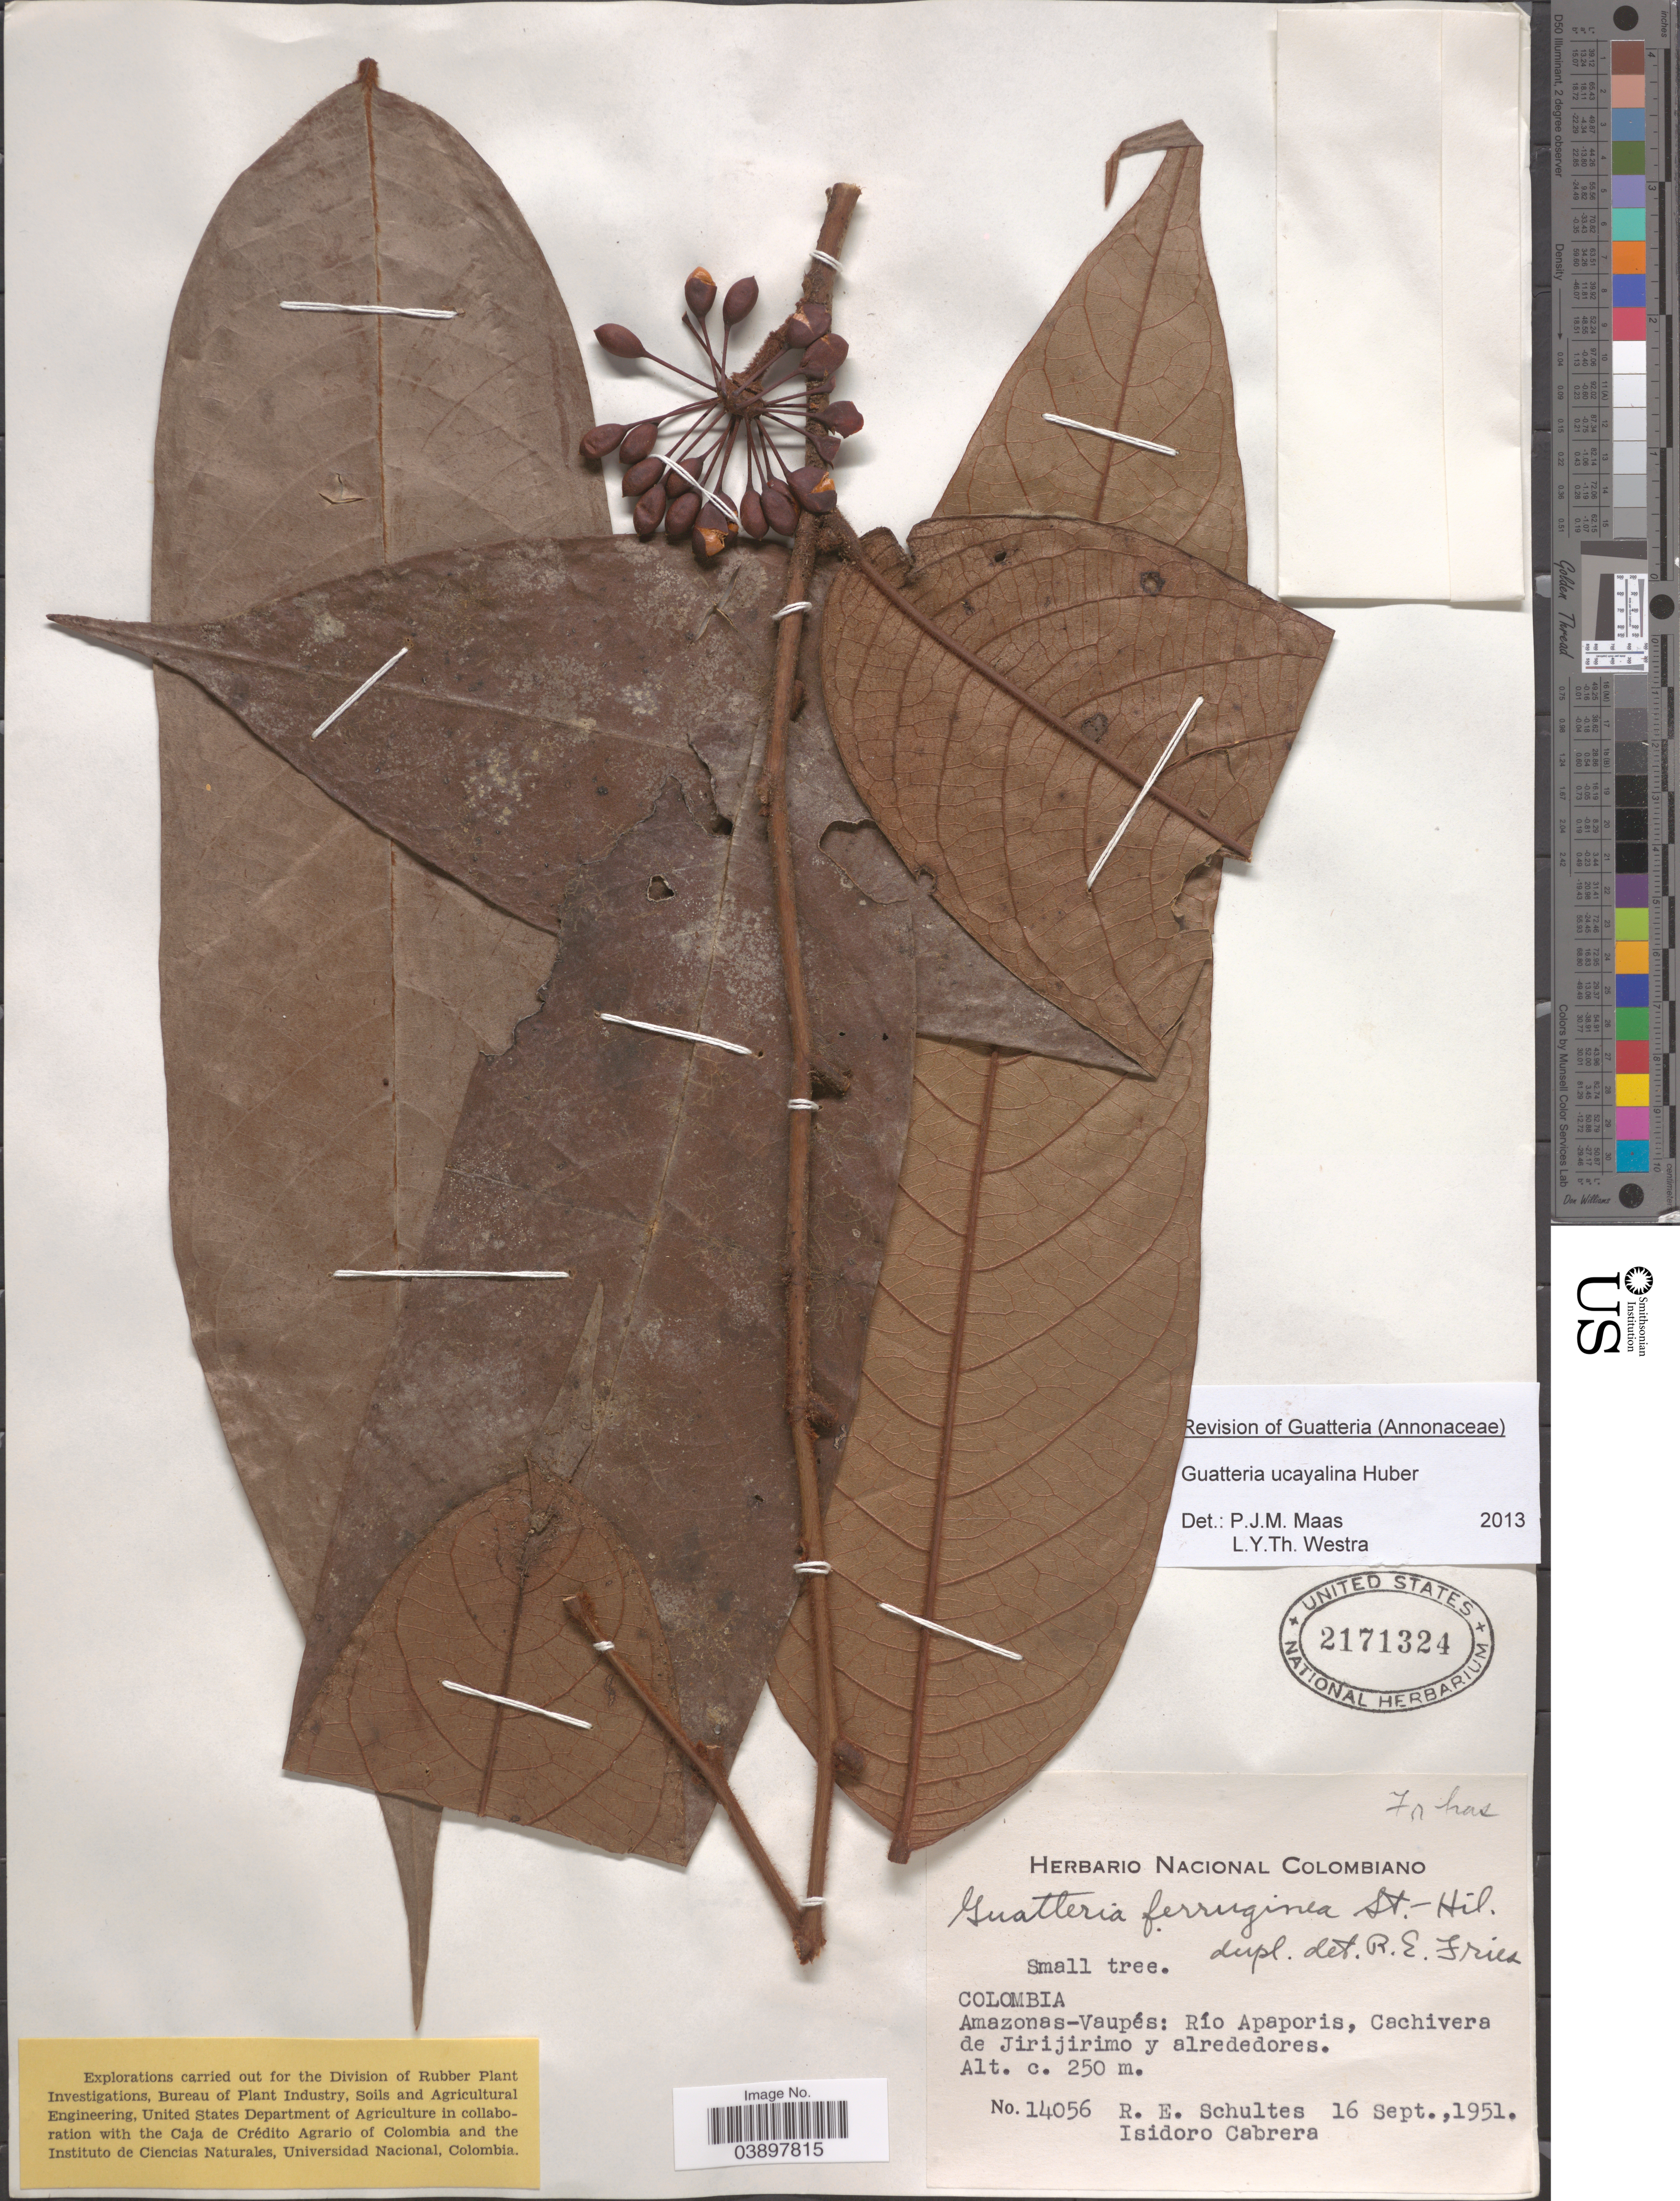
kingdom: Plantae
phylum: Tracheophyta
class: Magnoliopsida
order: Magnoliales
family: Annonaceae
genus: Guatteria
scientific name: Guatteria ucayalina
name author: Huber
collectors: R. E. Schultes & I. Cabrera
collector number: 14056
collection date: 1951-09-16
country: Colombia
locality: Amazonas, Vaupés: Río Apaporis, Cachivera de Jirijirimo y alrededores.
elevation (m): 250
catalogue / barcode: US 2171324